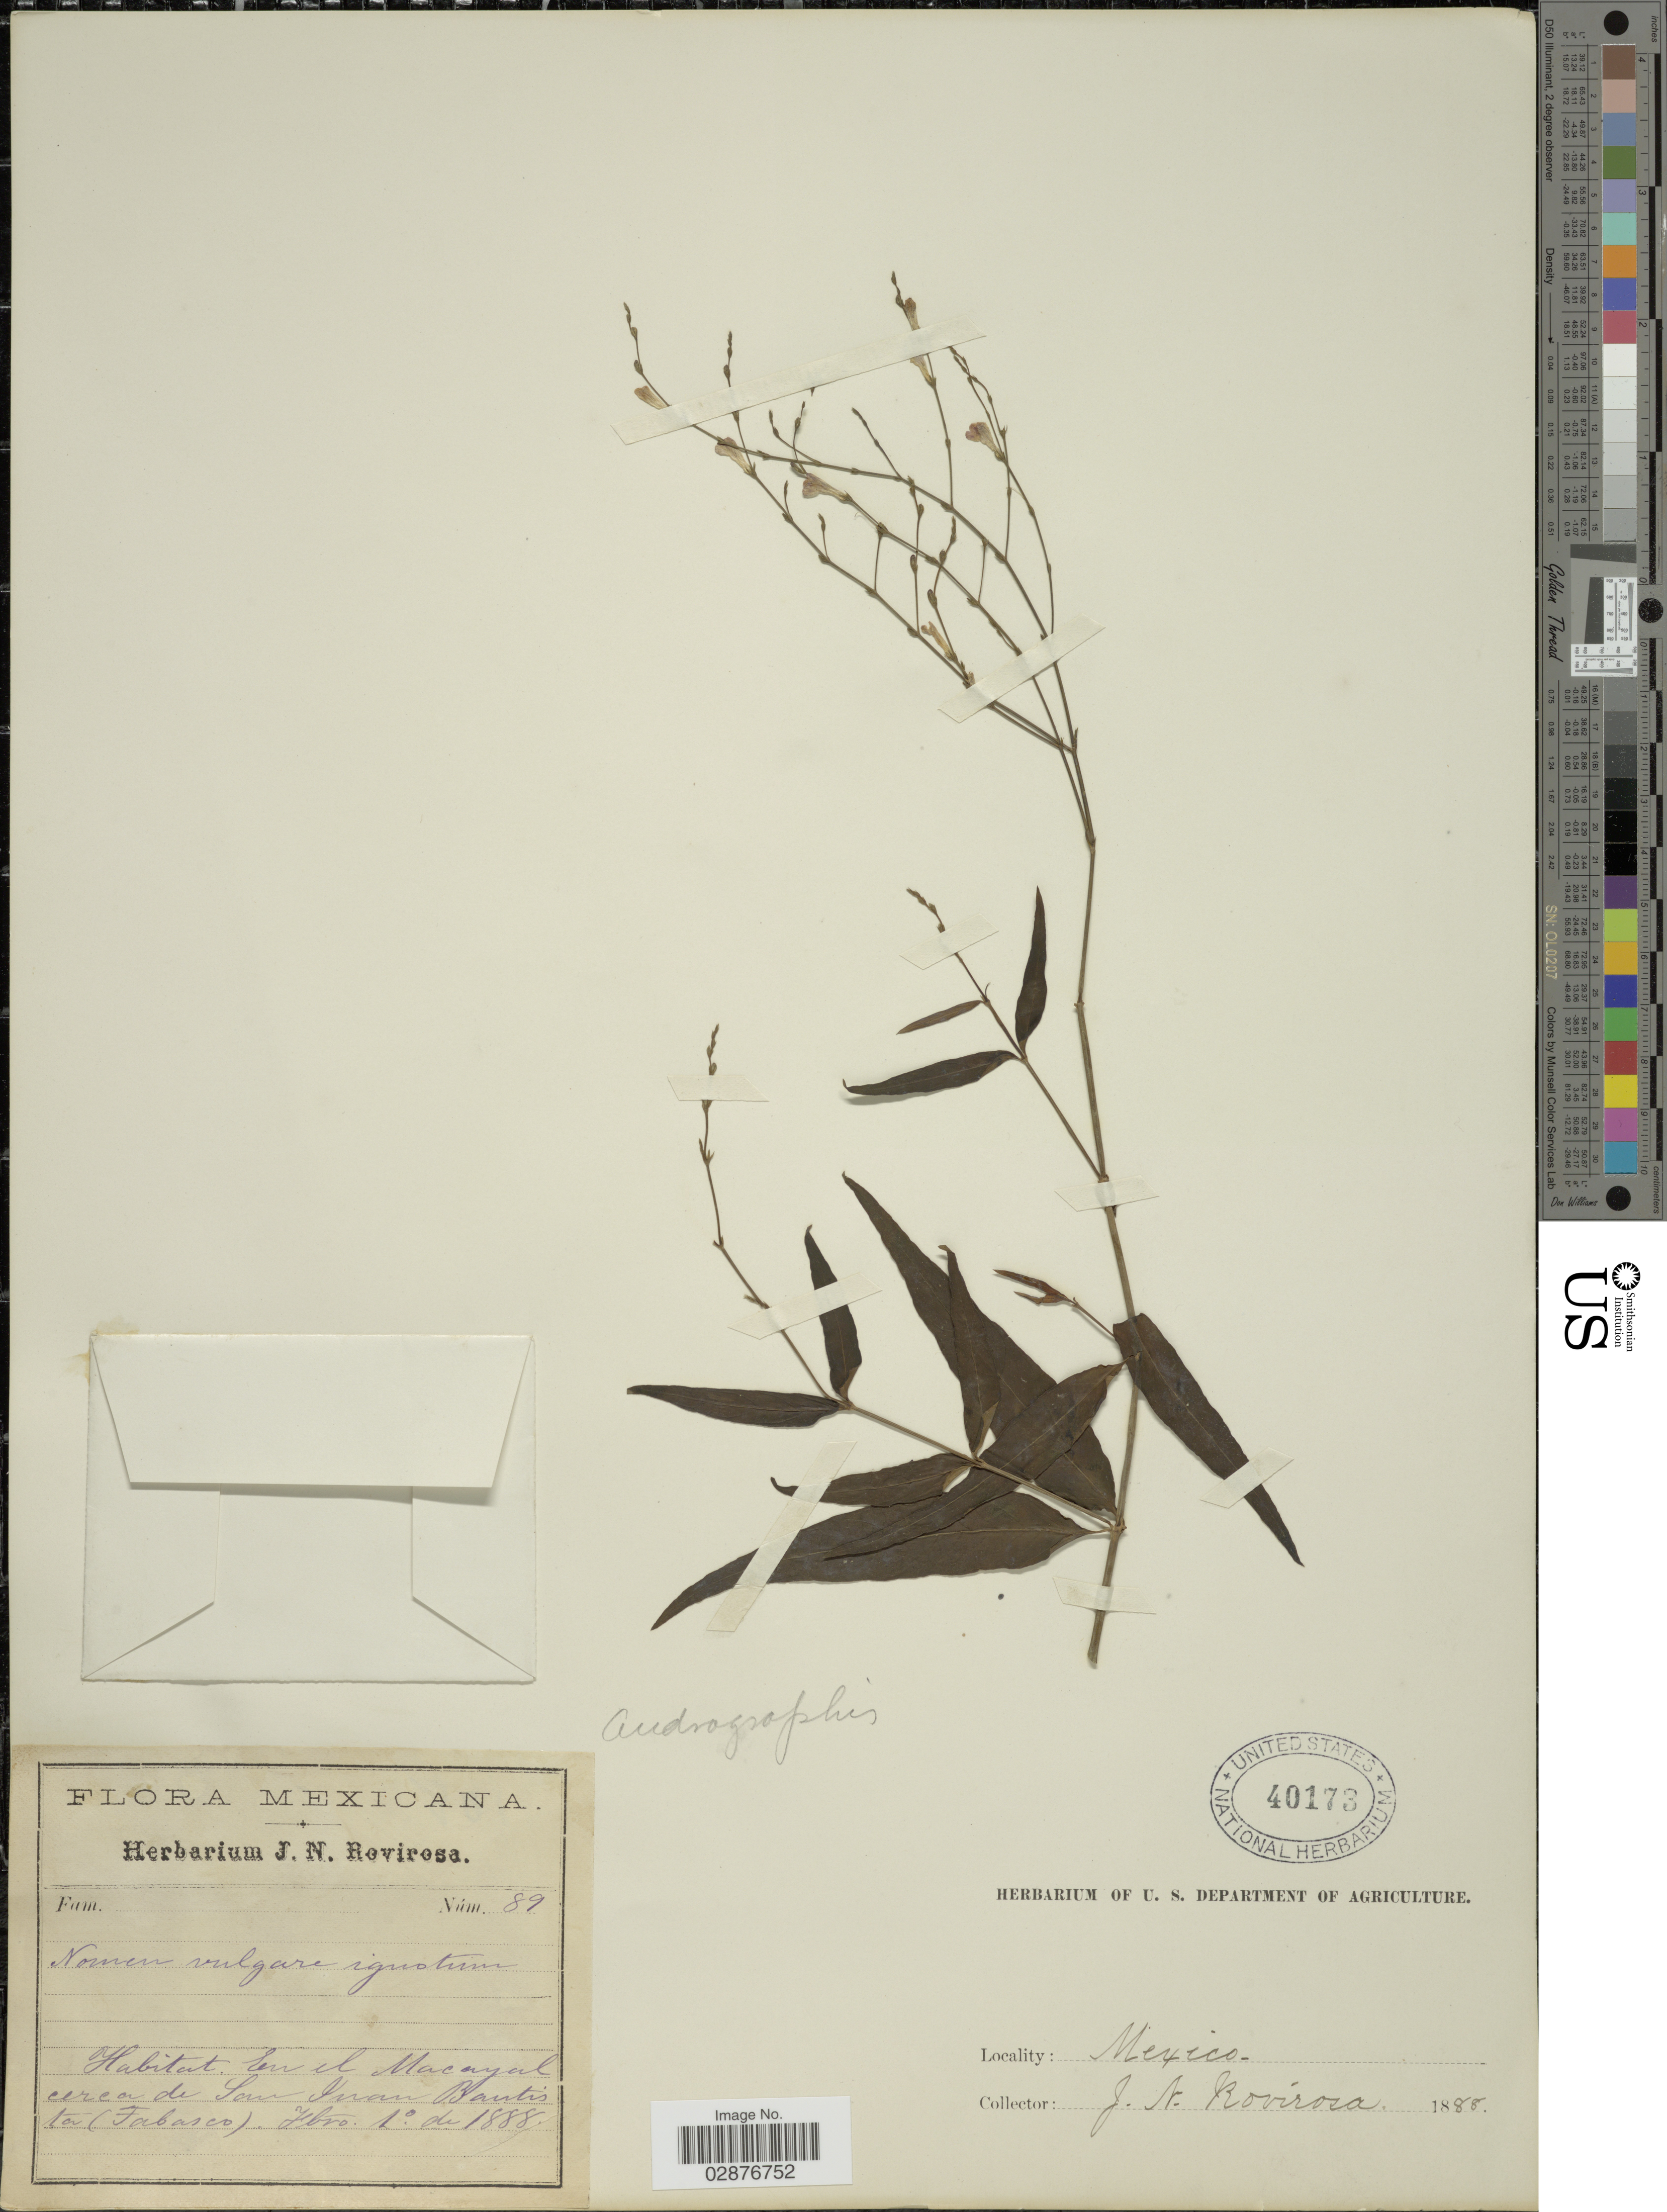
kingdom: Plantae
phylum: Tracheophyta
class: Magnoliopsida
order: Lamiales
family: Acanthaceae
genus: Justicia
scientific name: Justicia pectoralis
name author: Jacq.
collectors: J. N. Rovirosa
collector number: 89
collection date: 1888-02-01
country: Mexico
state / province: Tabasco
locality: En al Macayal cerca de San Juan Bautista (Tabasco).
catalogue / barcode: US 40173